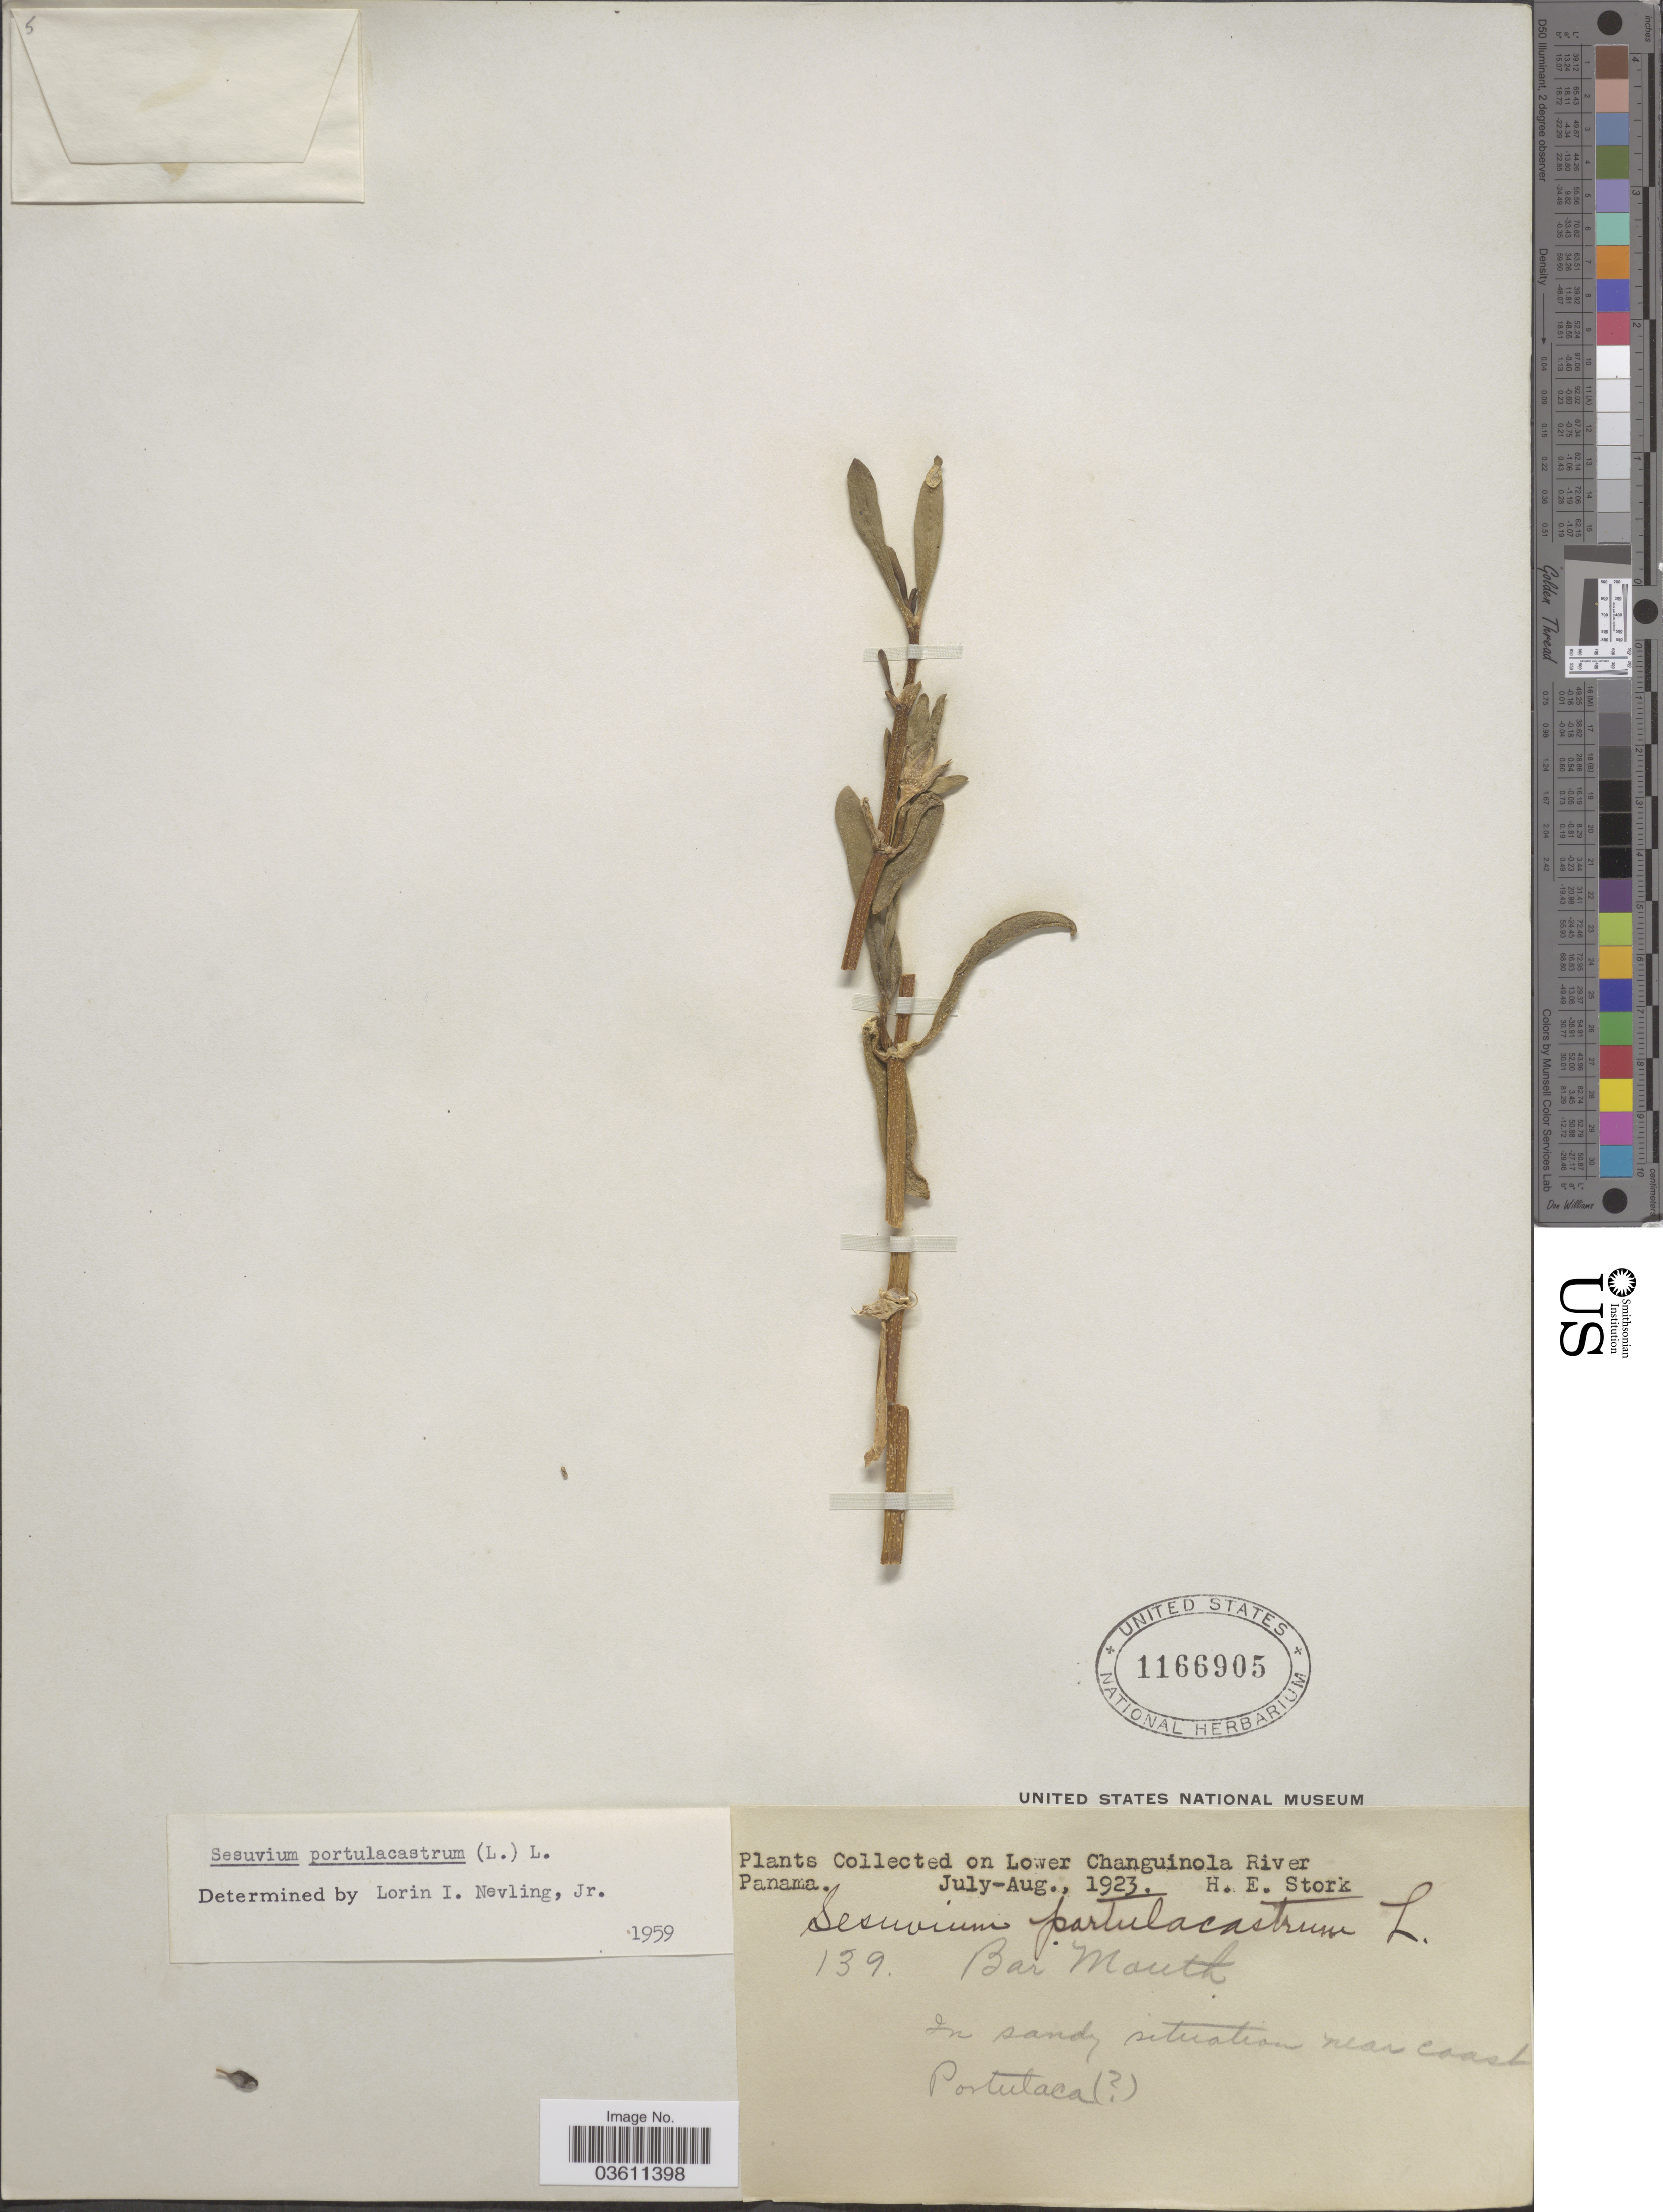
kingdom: Plantae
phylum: Tracheophyta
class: Magnoliopsida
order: Caryophyllales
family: Aizoaceae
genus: Sesuvium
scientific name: Sesuvium portulacastrum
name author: (L.) L.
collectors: H. E. Stork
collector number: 139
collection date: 1923-07/1923-08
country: Panama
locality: Lower Changuinola River. Bar Mouth. In sandy situation near coast.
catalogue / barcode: US 1166905